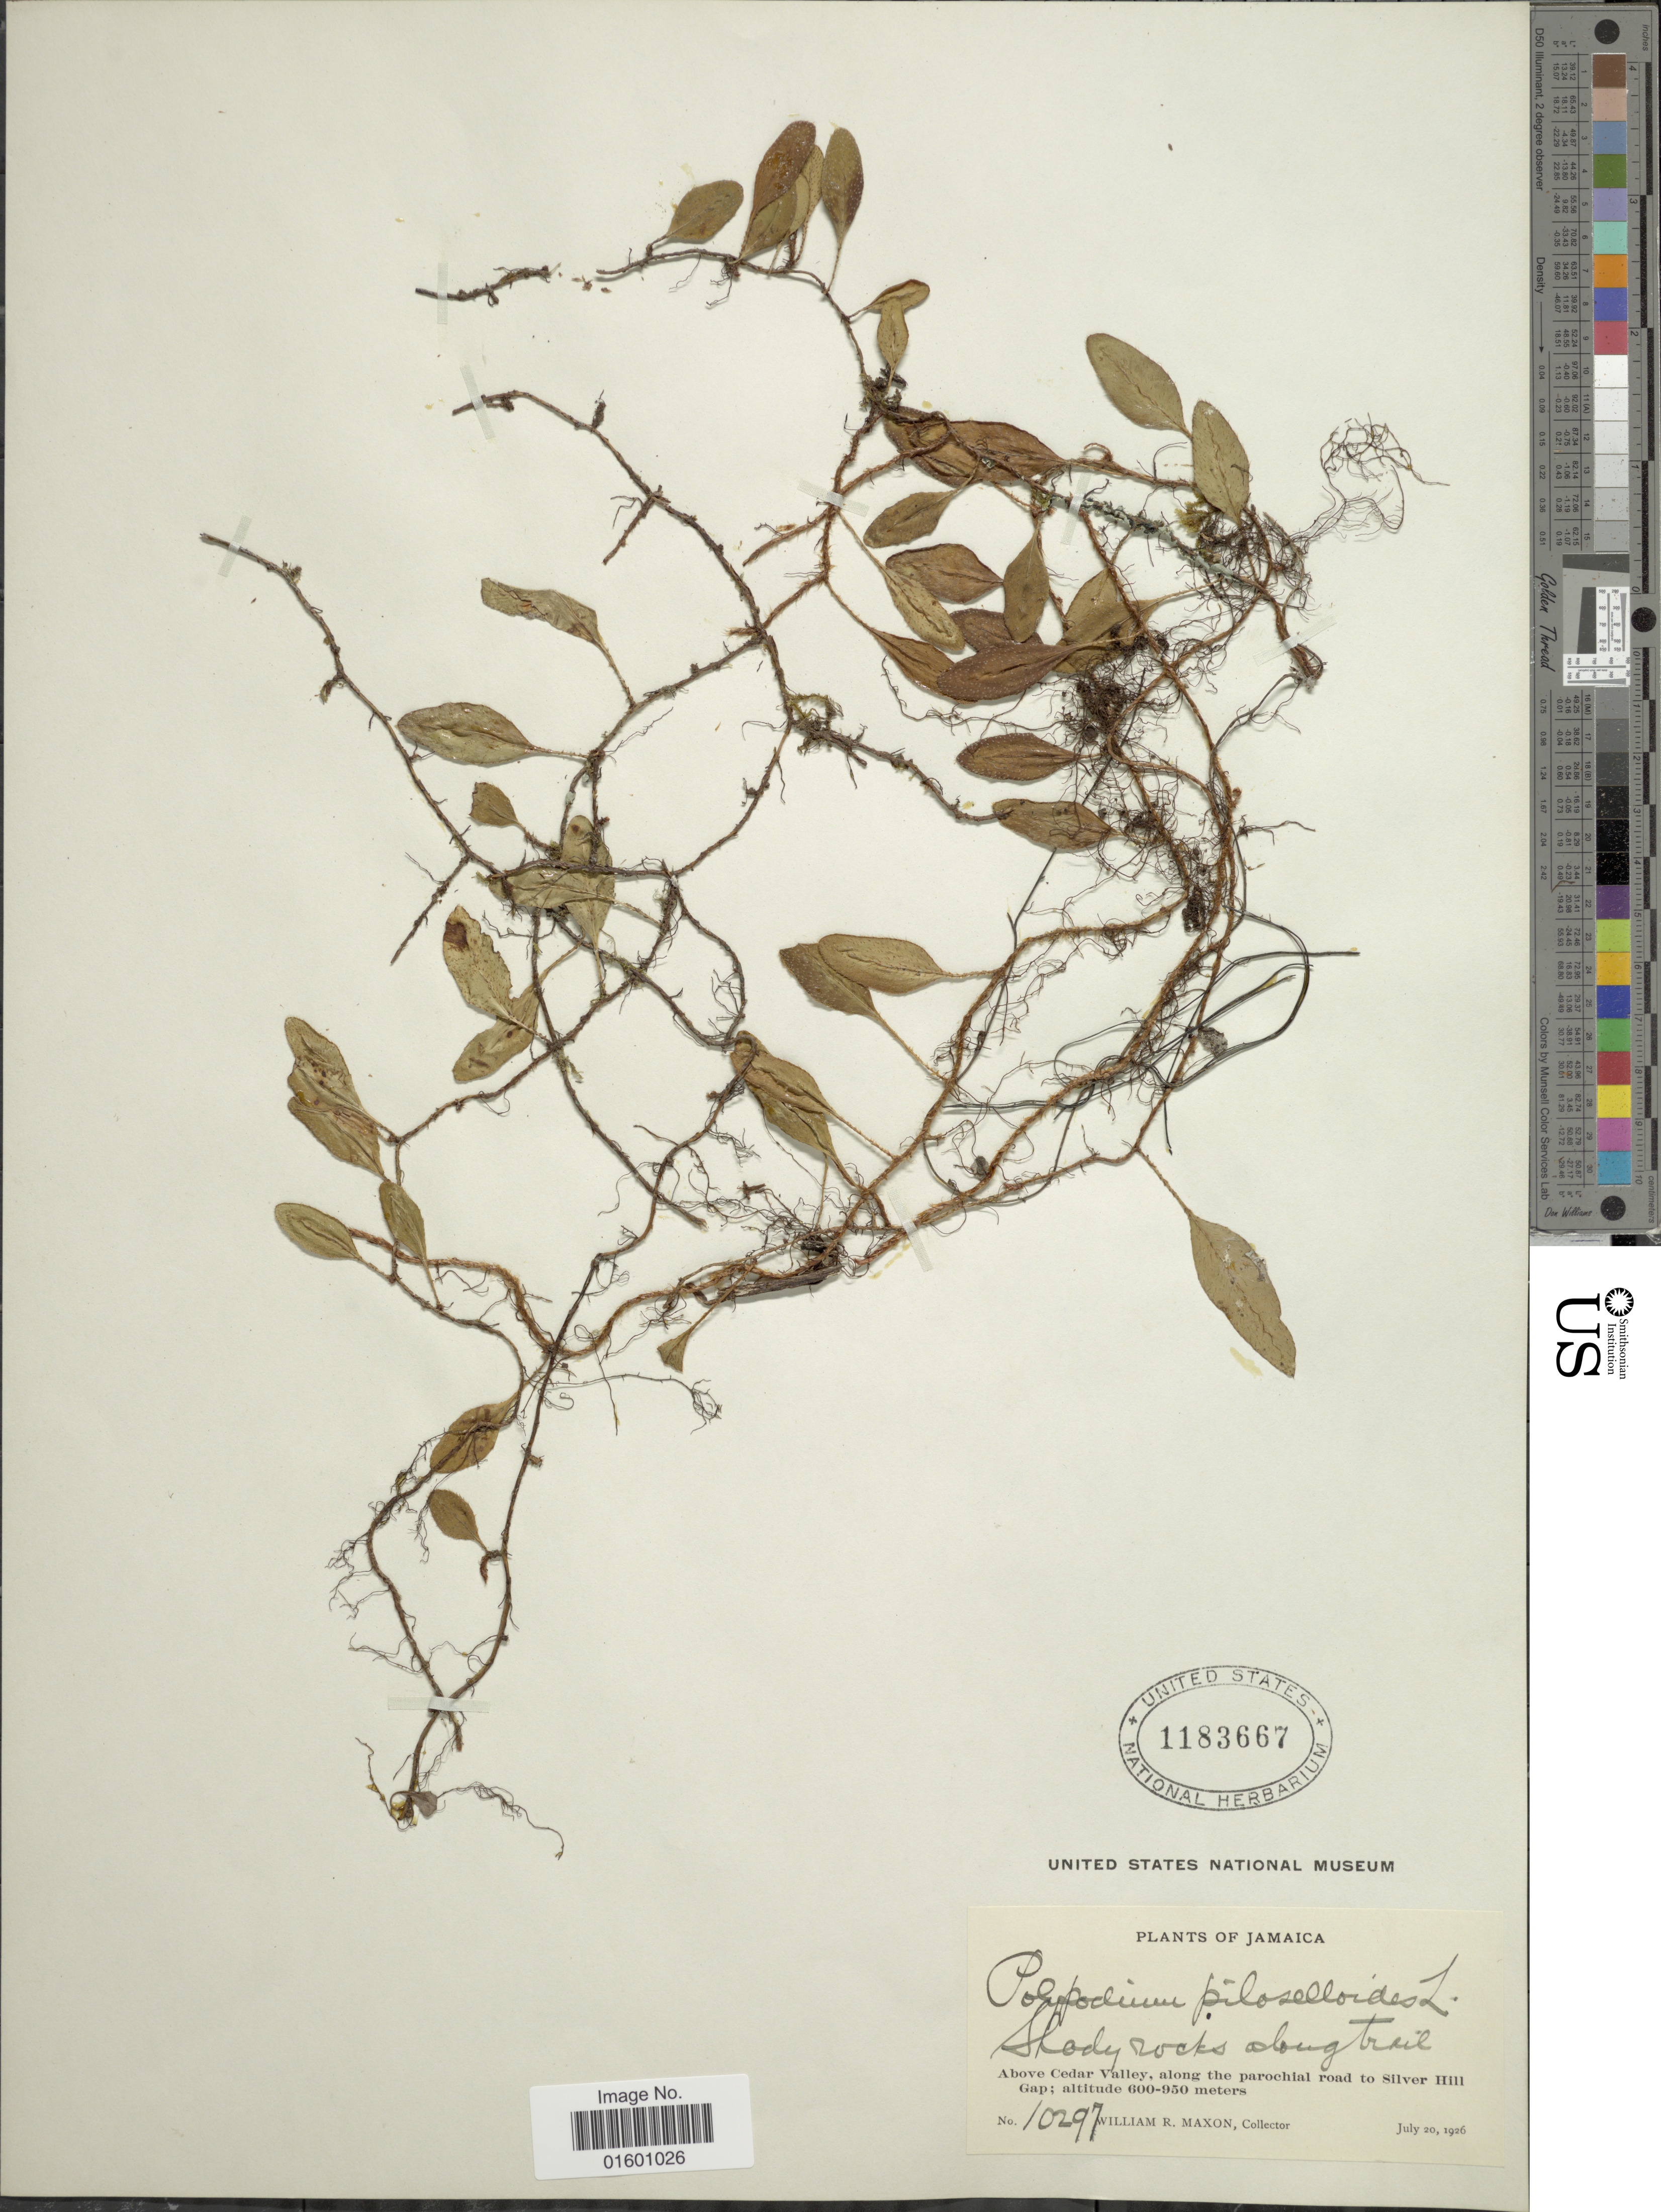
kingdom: Plantae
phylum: Tracheophyta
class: Polypodiopsida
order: Polypodiales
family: Polypodiaceae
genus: Microgramma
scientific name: Microgramma piloselloides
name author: (L.) Copel.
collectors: W. R. Maxon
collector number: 10297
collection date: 1926-07-20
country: Jamaica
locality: Above Cedar Valley, along the parochial road to Silver Hill Gap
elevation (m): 600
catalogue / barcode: US 1183667